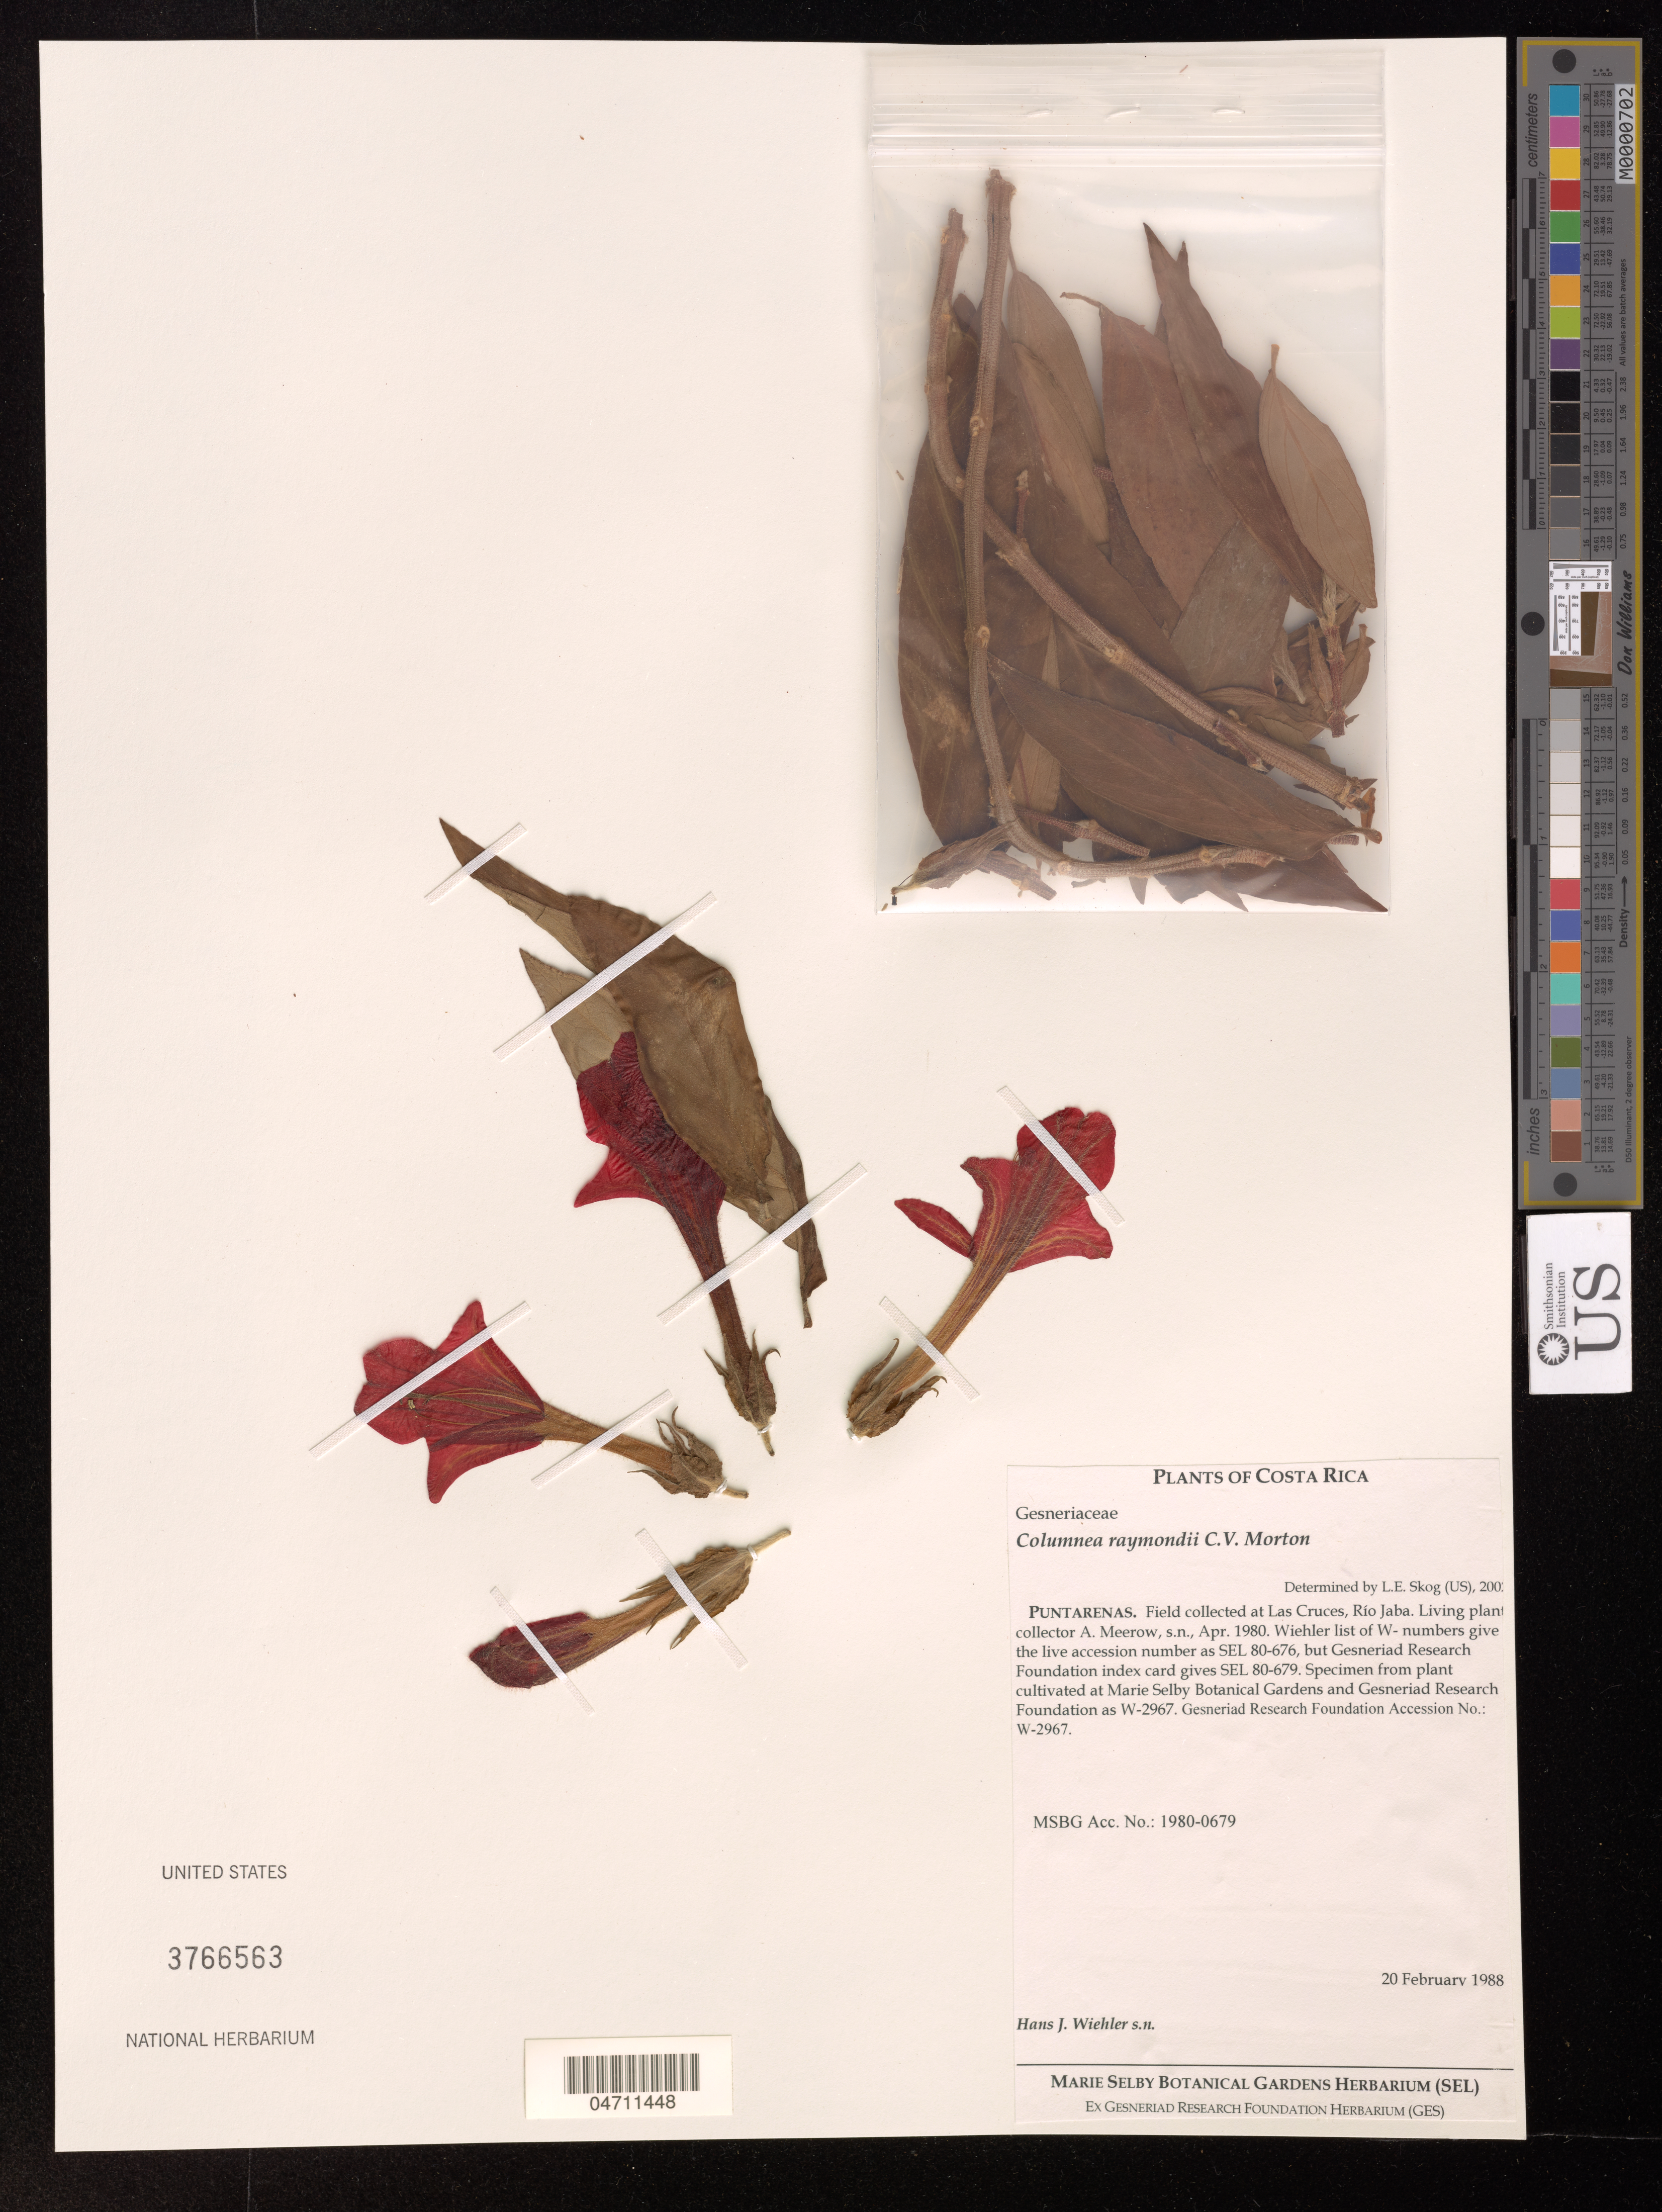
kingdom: Plantae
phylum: Tracheophyta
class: Magnoliopsida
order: Lamiales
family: Gesneriaceae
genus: Columnea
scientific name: Columnea raymondii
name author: C.V. Morton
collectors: A. Meerow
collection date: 1980-04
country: Costa Rica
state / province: Puntarenas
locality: Las Cruces, Rio Jaba. Marie Selbiy Botanical Gardens and Gesneriad Research Foundation.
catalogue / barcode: US 3766563